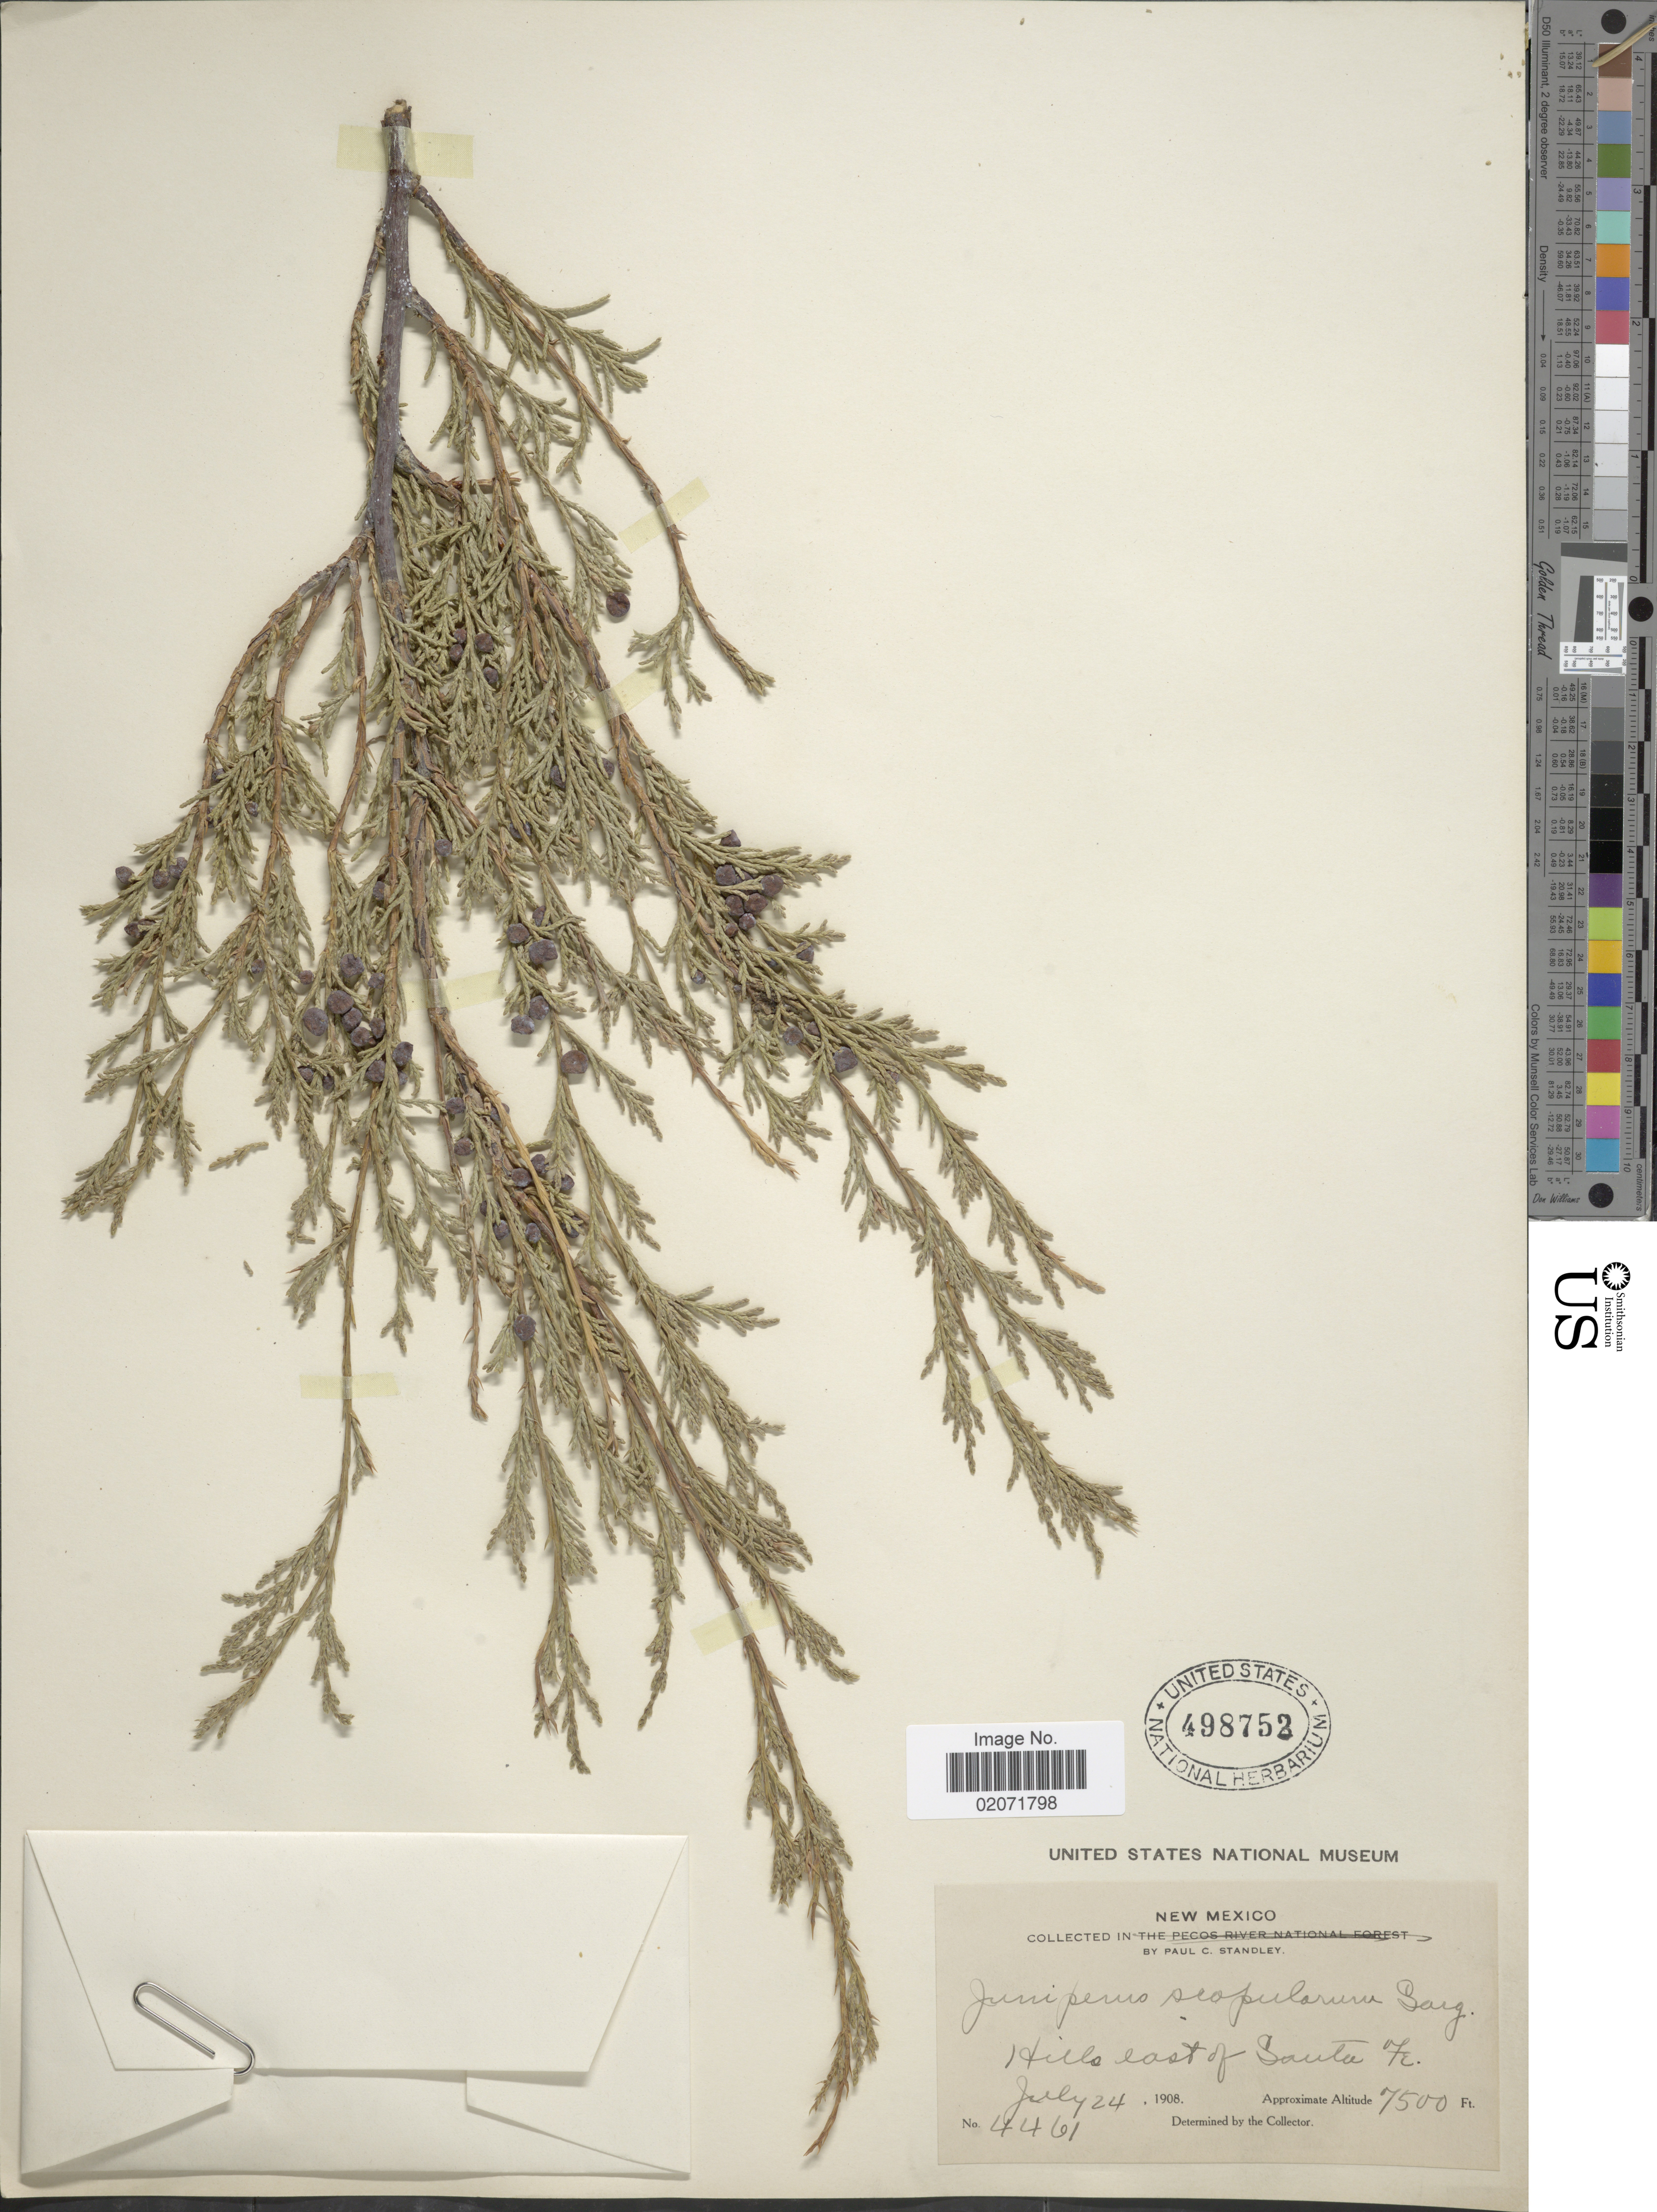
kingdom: Plantae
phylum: Tracheophyta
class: Pinopsida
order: Pinales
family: Cupressaceae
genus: Juniperus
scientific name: Juniperus scopulorum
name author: Sarg.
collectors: P. C. Standley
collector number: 4461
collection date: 1908-07-24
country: United States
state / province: New Mexico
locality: Hills east of Santa Fe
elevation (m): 2286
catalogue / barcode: US 498752